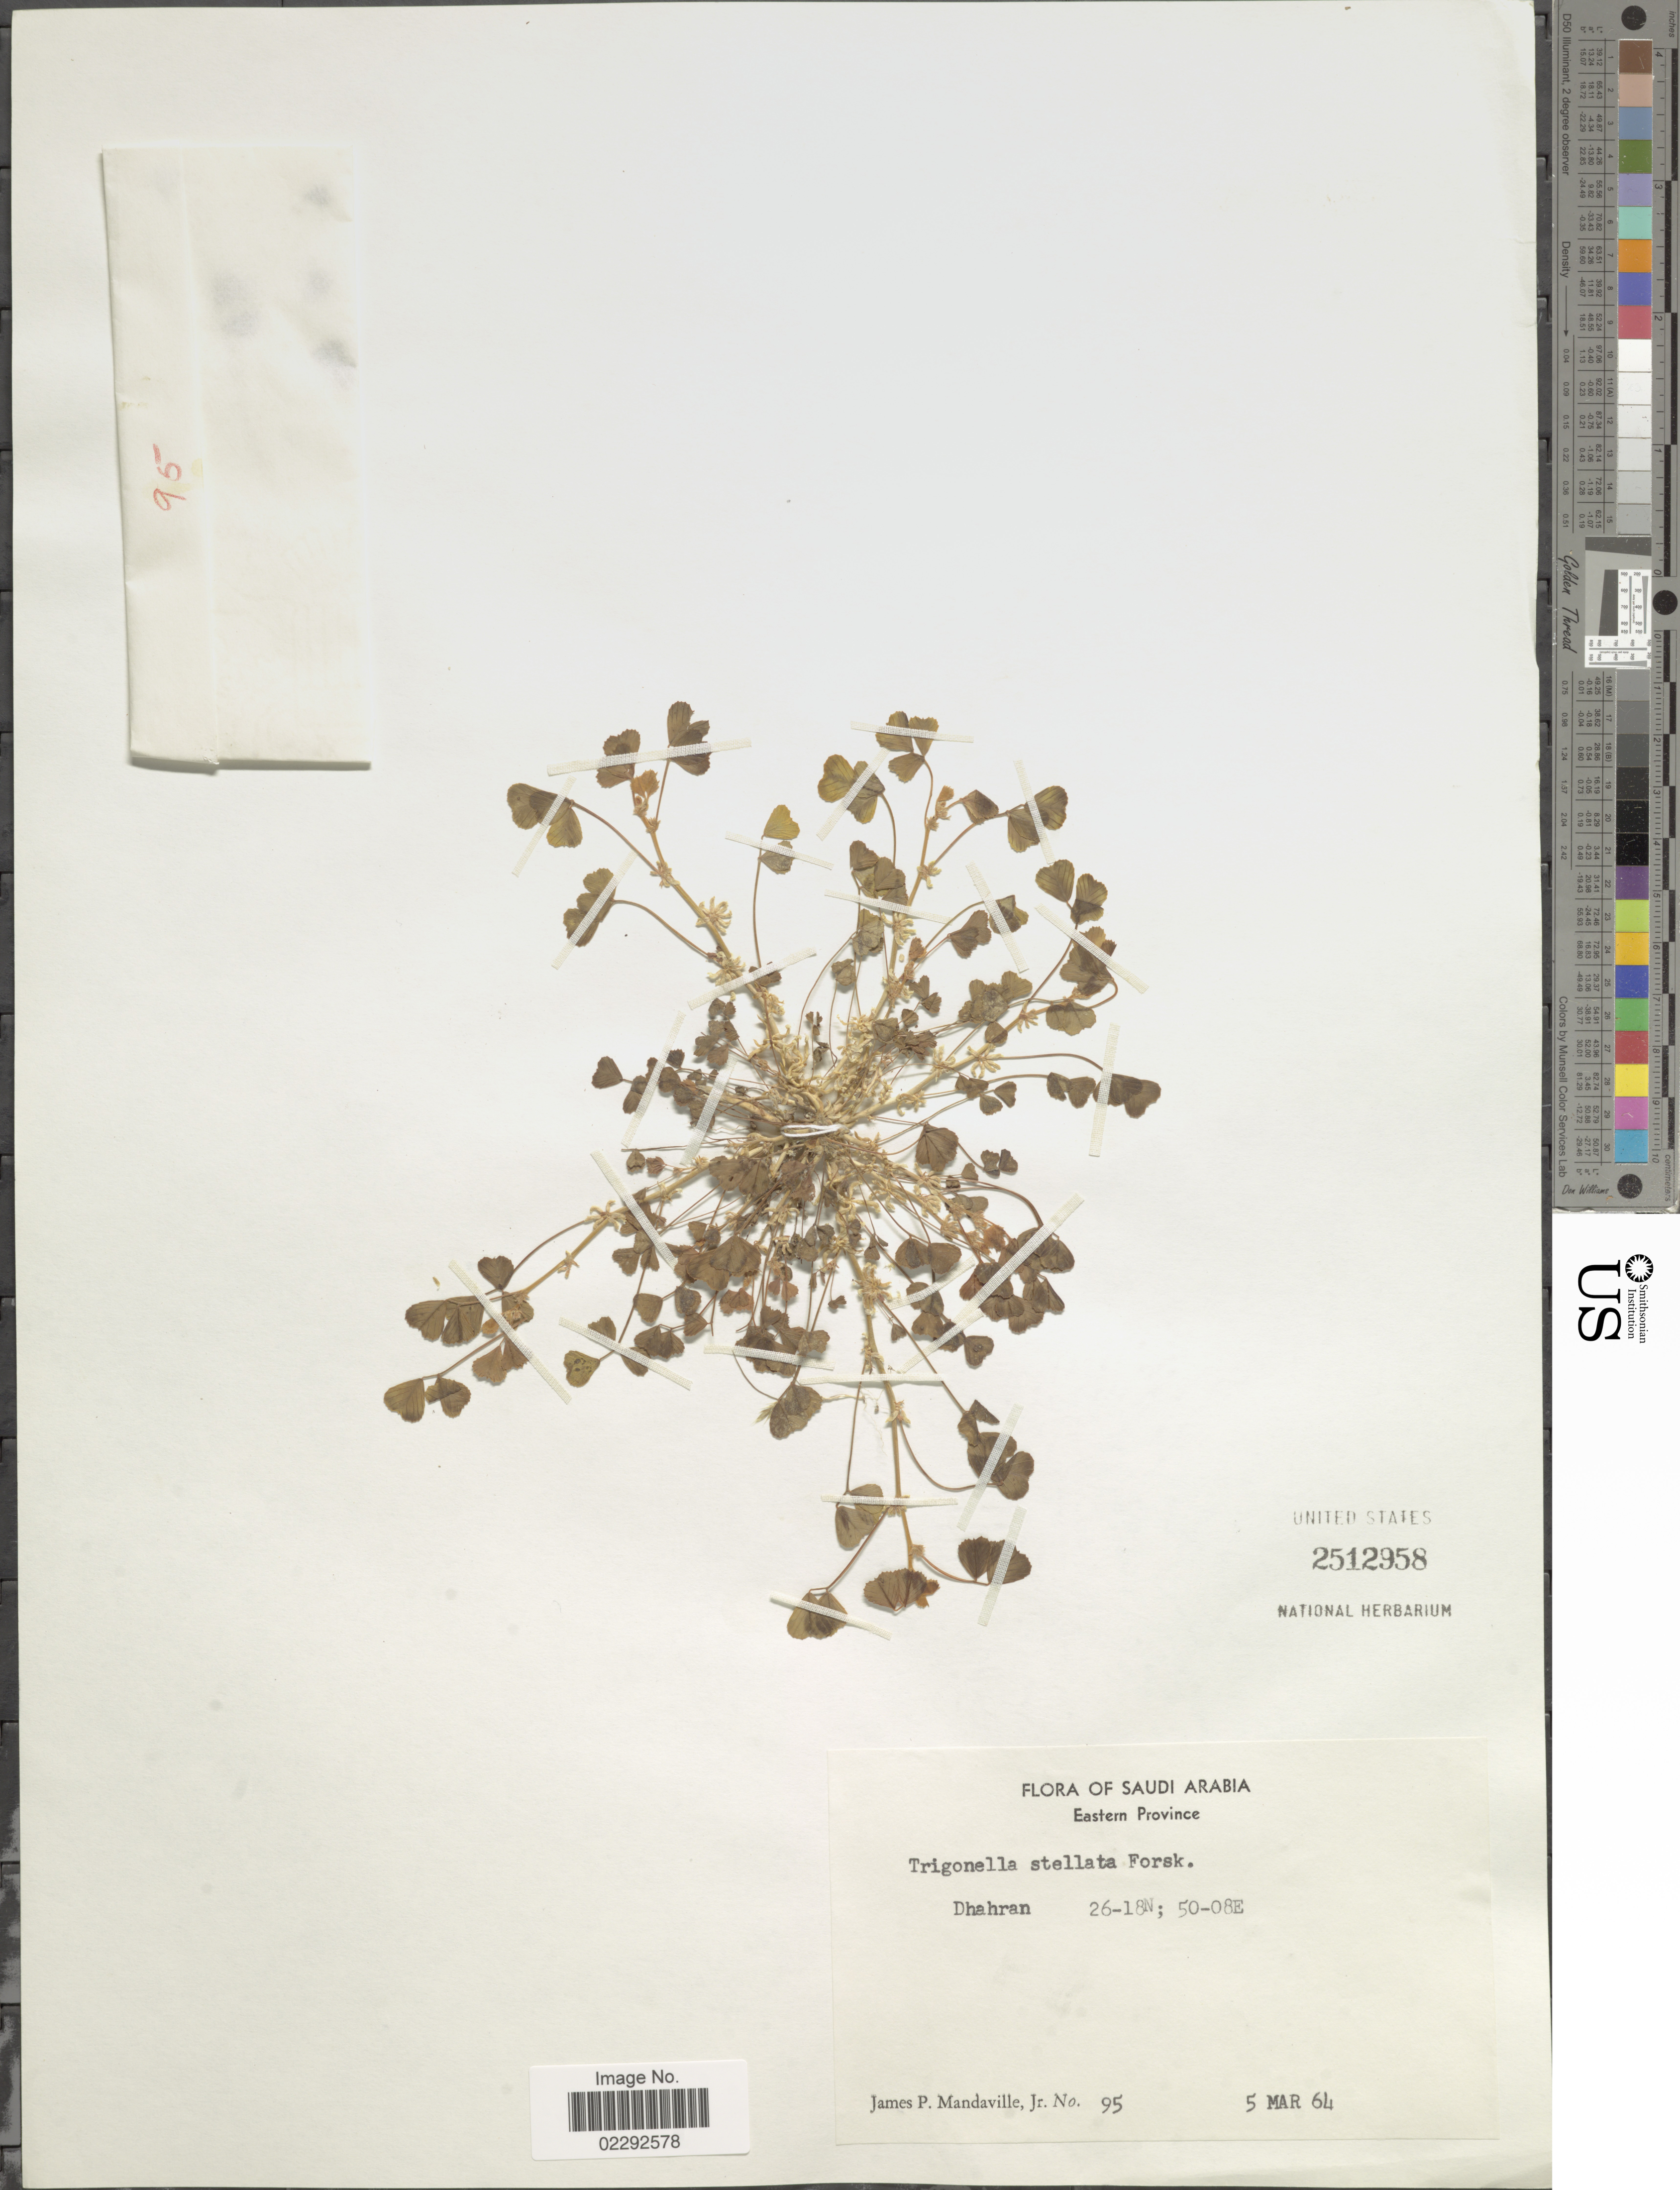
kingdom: Plantae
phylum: Tracheophyta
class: Magnoliopsida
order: Fabales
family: Fabaceae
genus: Trigonella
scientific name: Trigonella stellata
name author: Forssk.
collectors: J. Mandaville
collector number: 95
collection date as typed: Transcribed d/m/y: 5/3/64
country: Saudi Arabia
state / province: Ash Sharqiyah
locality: Eastern Province. Dhahran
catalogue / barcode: US 2512958